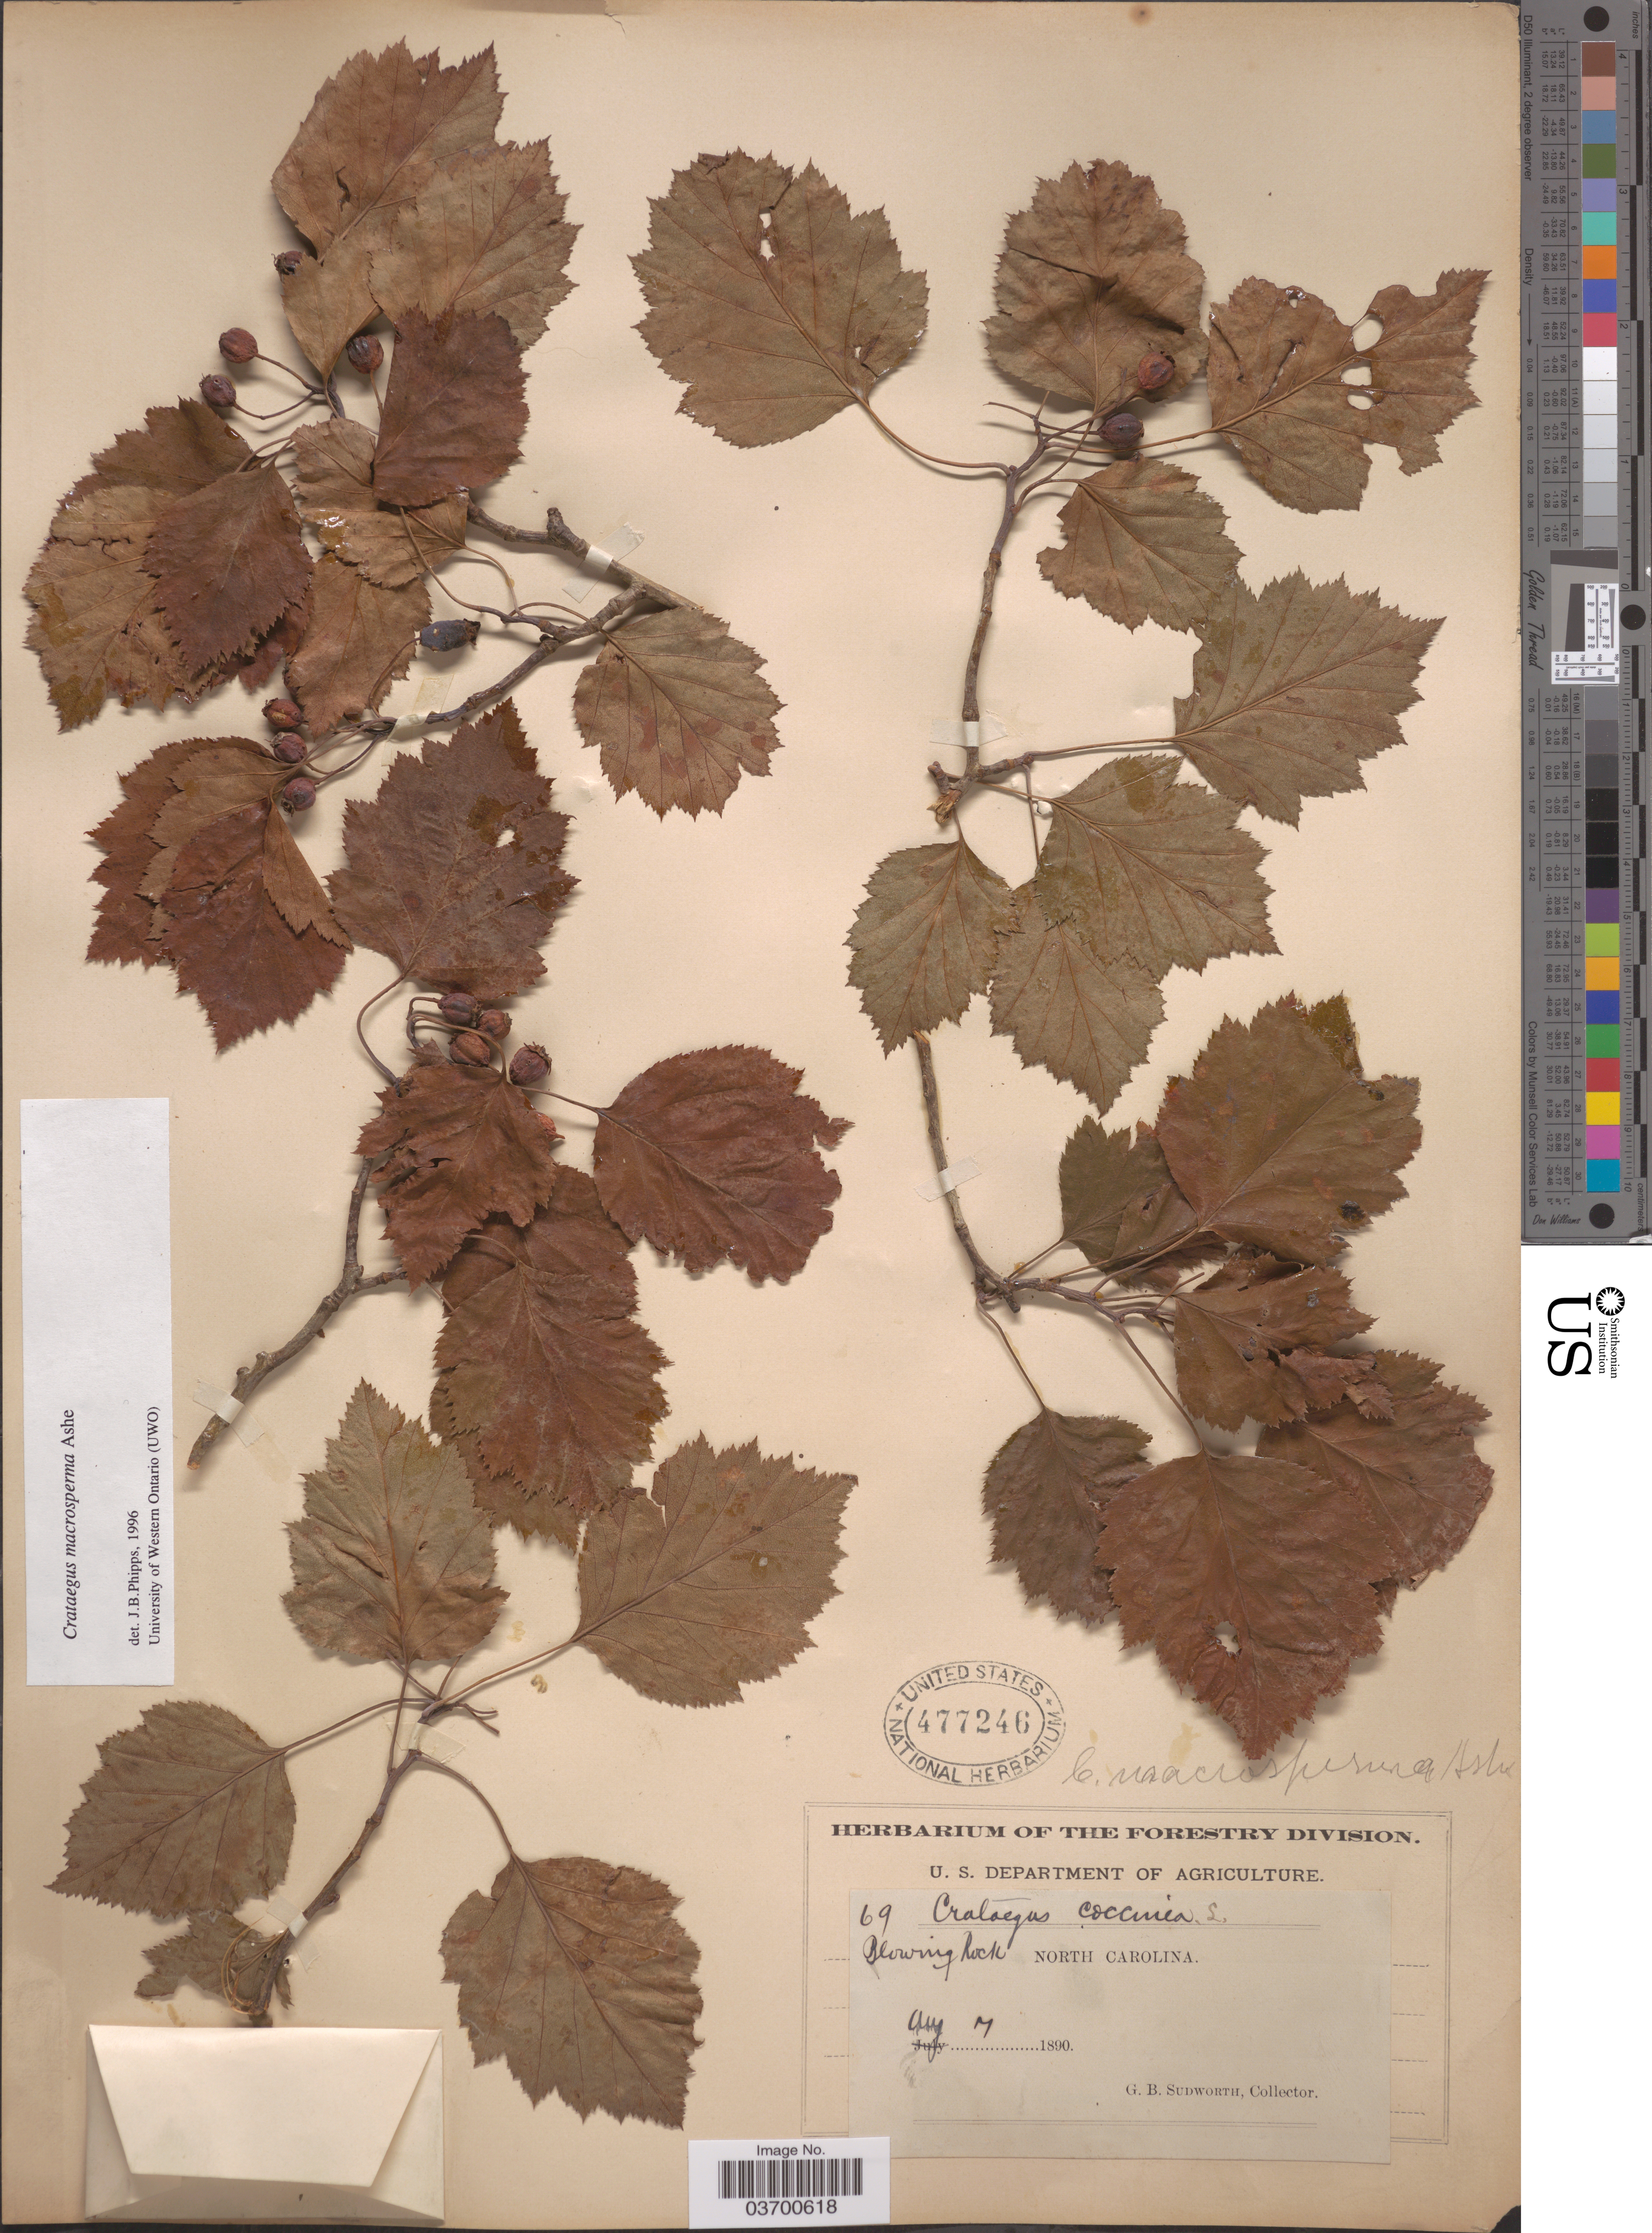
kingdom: Plantae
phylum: Tracheophyta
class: Magnoliopsida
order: Rosales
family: Rosaceae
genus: Crataegus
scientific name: Crataegus macrosperma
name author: Ashe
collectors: G. B. Sudworth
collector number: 69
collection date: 1890-08-07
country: United States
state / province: North Carolina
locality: Blowing Rock.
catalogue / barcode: US 477246